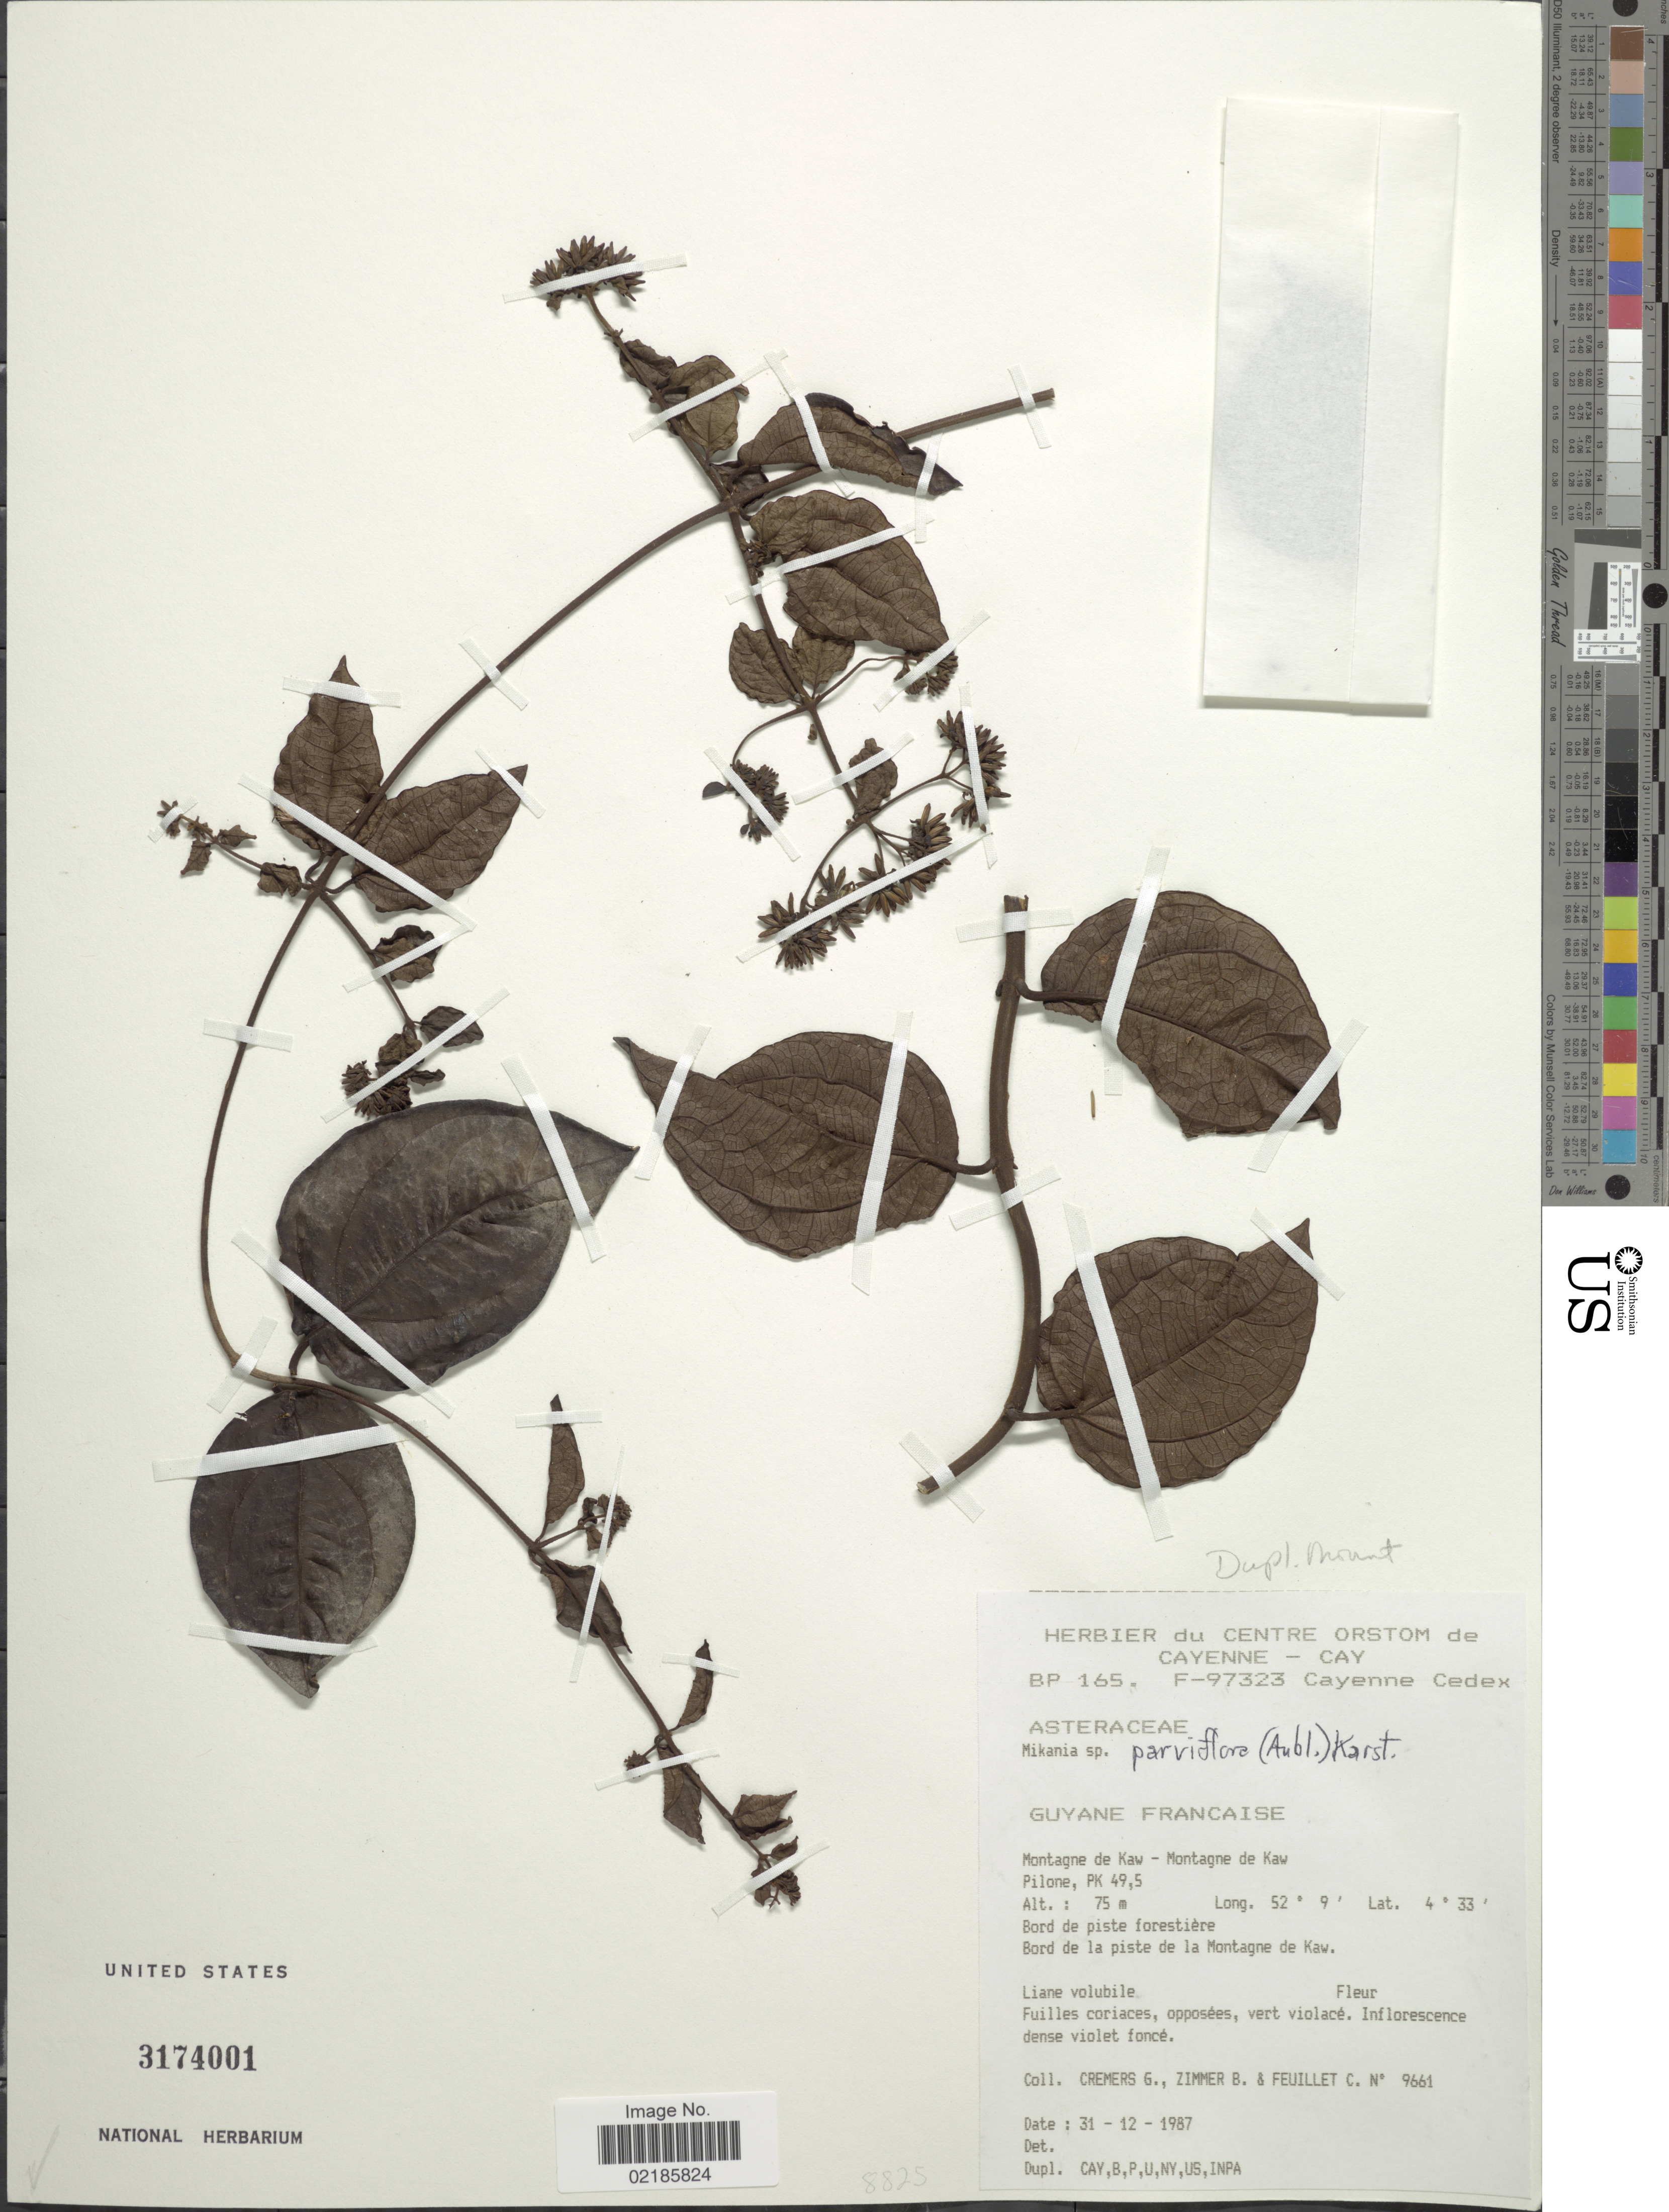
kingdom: Plantae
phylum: Tracheophyta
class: Magnoliopsida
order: Asterales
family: Asteraceae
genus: Mikania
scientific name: Mikania parviflora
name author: (Aubl.) H. Karst.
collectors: G. Cremers, B. Zimmer & C. Feuillet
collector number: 9661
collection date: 1987-12-31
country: French Guiana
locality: Gyuane Francaise. Montagne de Kaw. Pilone, PK 49,5.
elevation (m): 75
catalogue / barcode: US 3174001